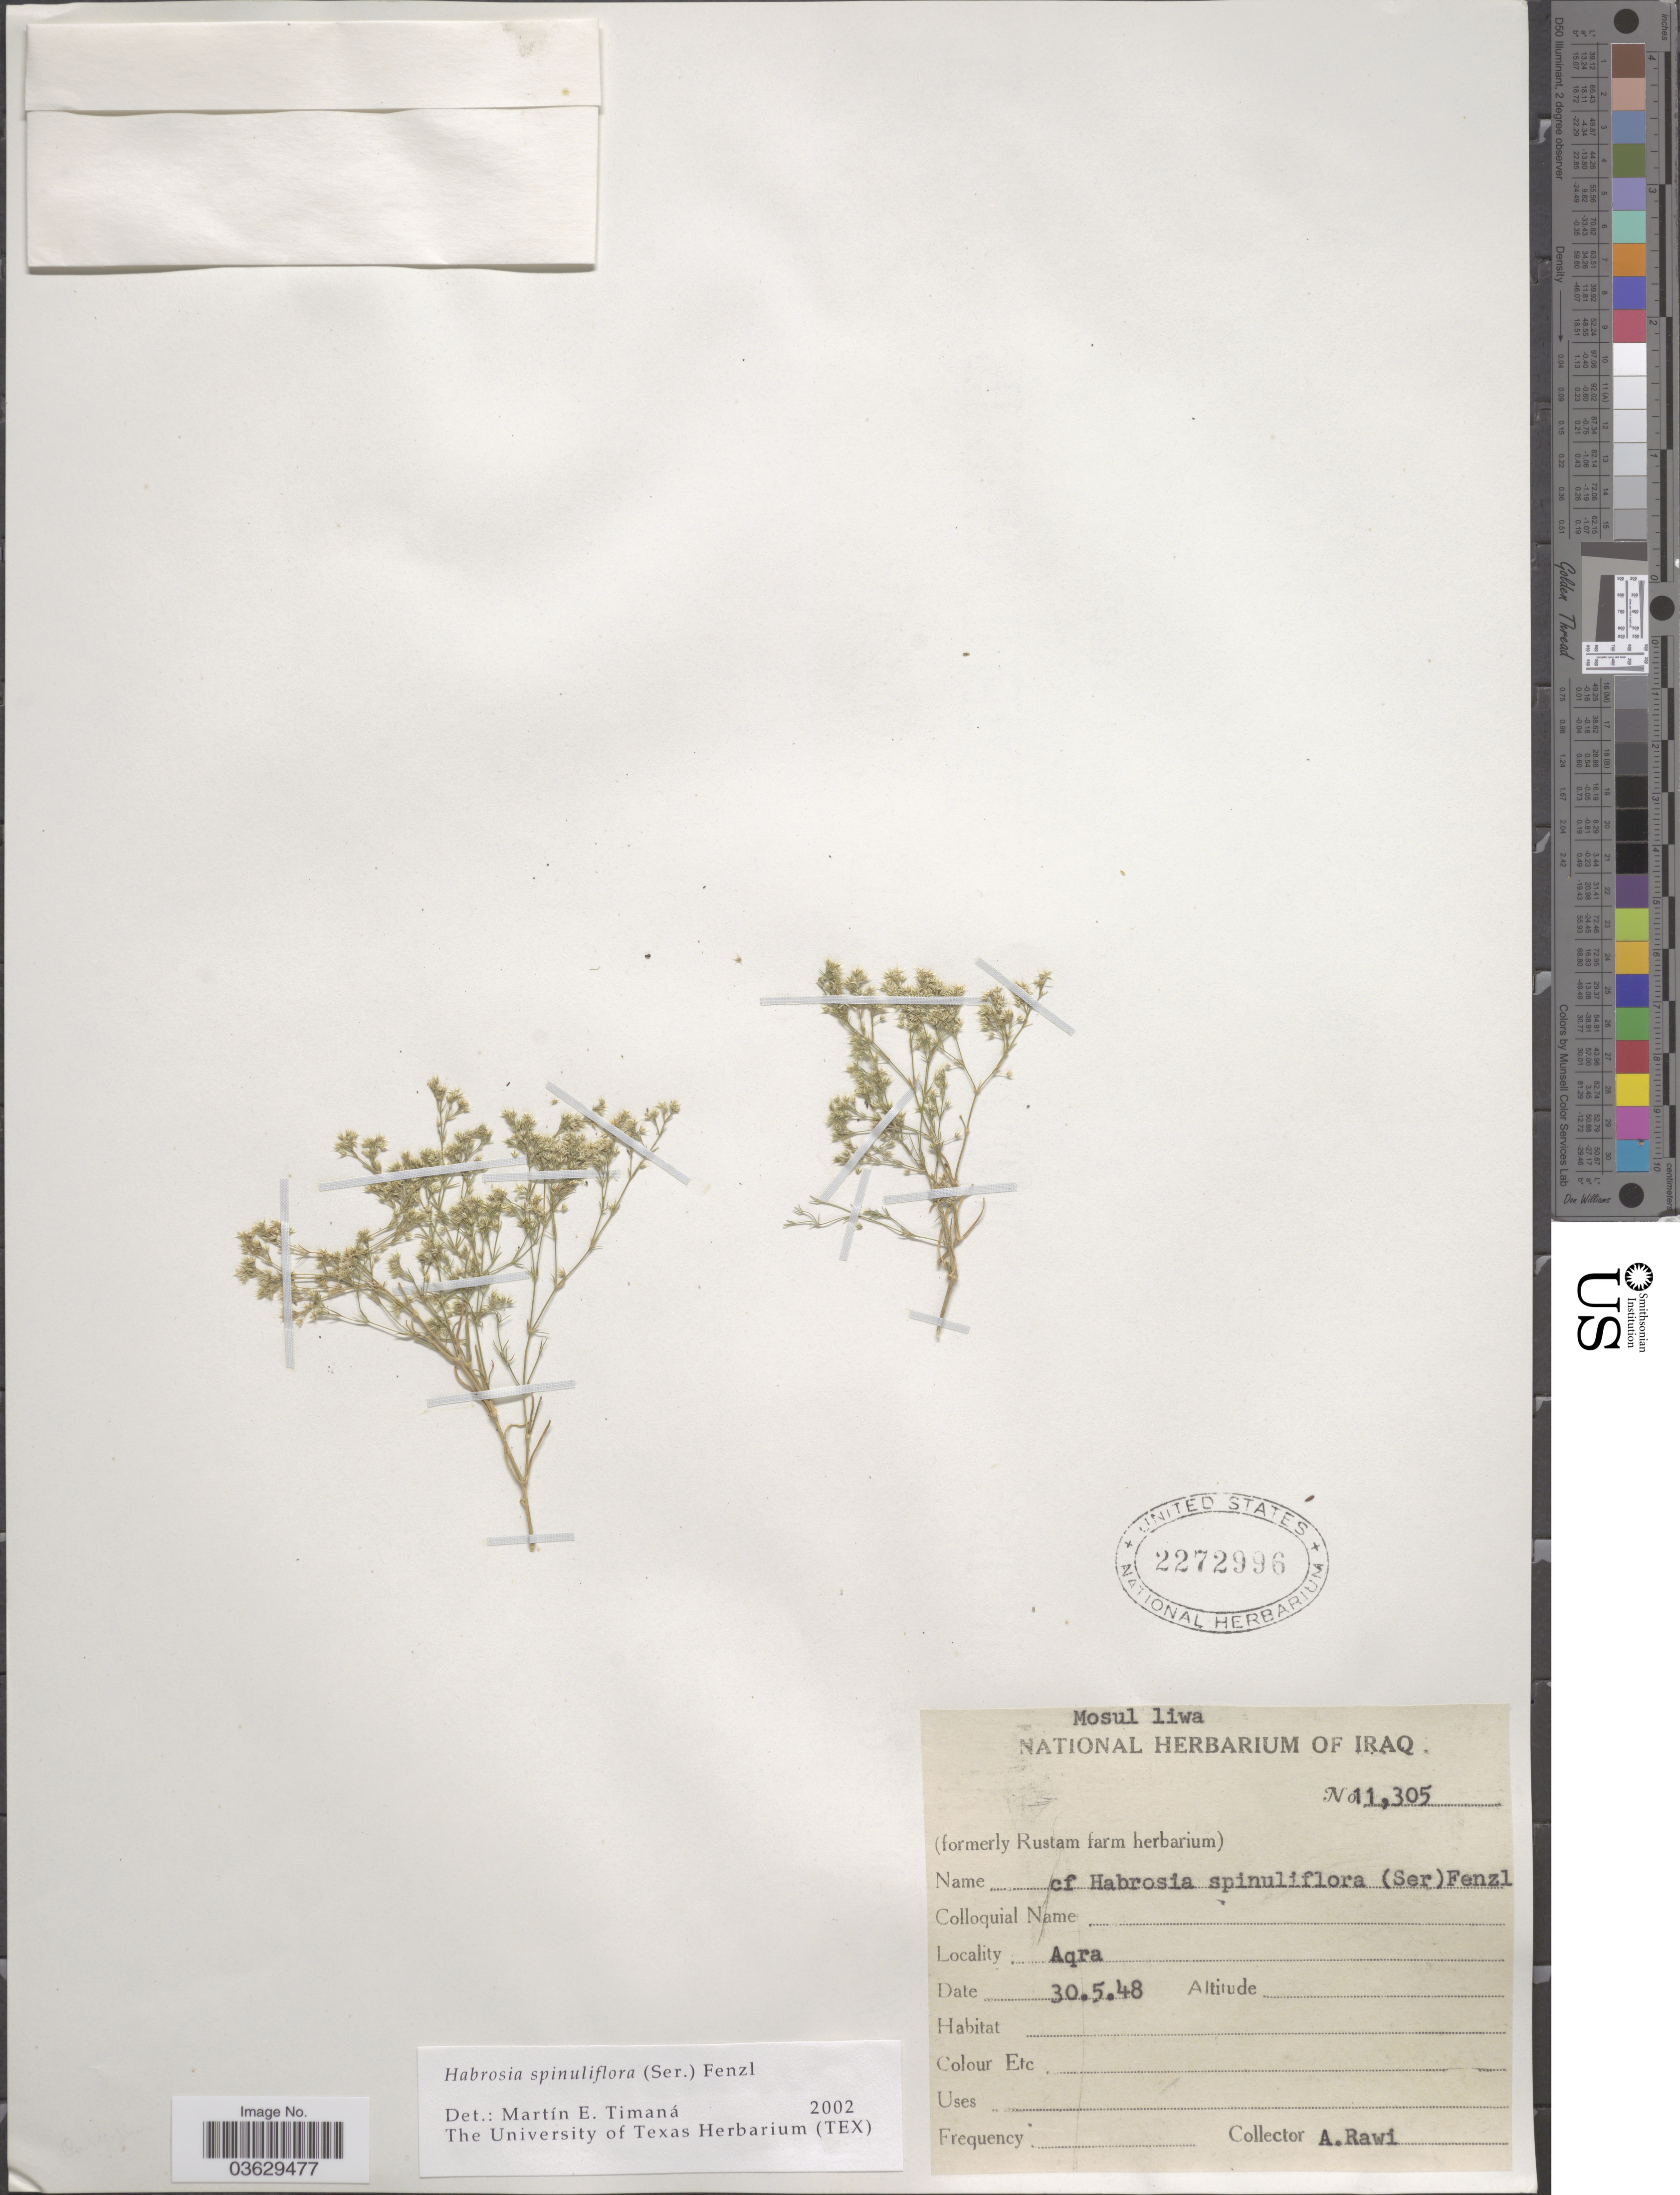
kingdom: Plantae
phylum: Tracheophyta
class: Magnoliopsida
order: Caryophyllales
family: Caryophyllaceae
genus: Habrosia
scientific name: Habrosia spinuliflora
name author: Fenzl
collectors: A. Rawi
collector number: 11305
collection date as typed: Transcribed d/m/y: 30/5/48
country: Iraq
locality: Mosul liwa. Aqra.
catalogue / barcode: US 2272996